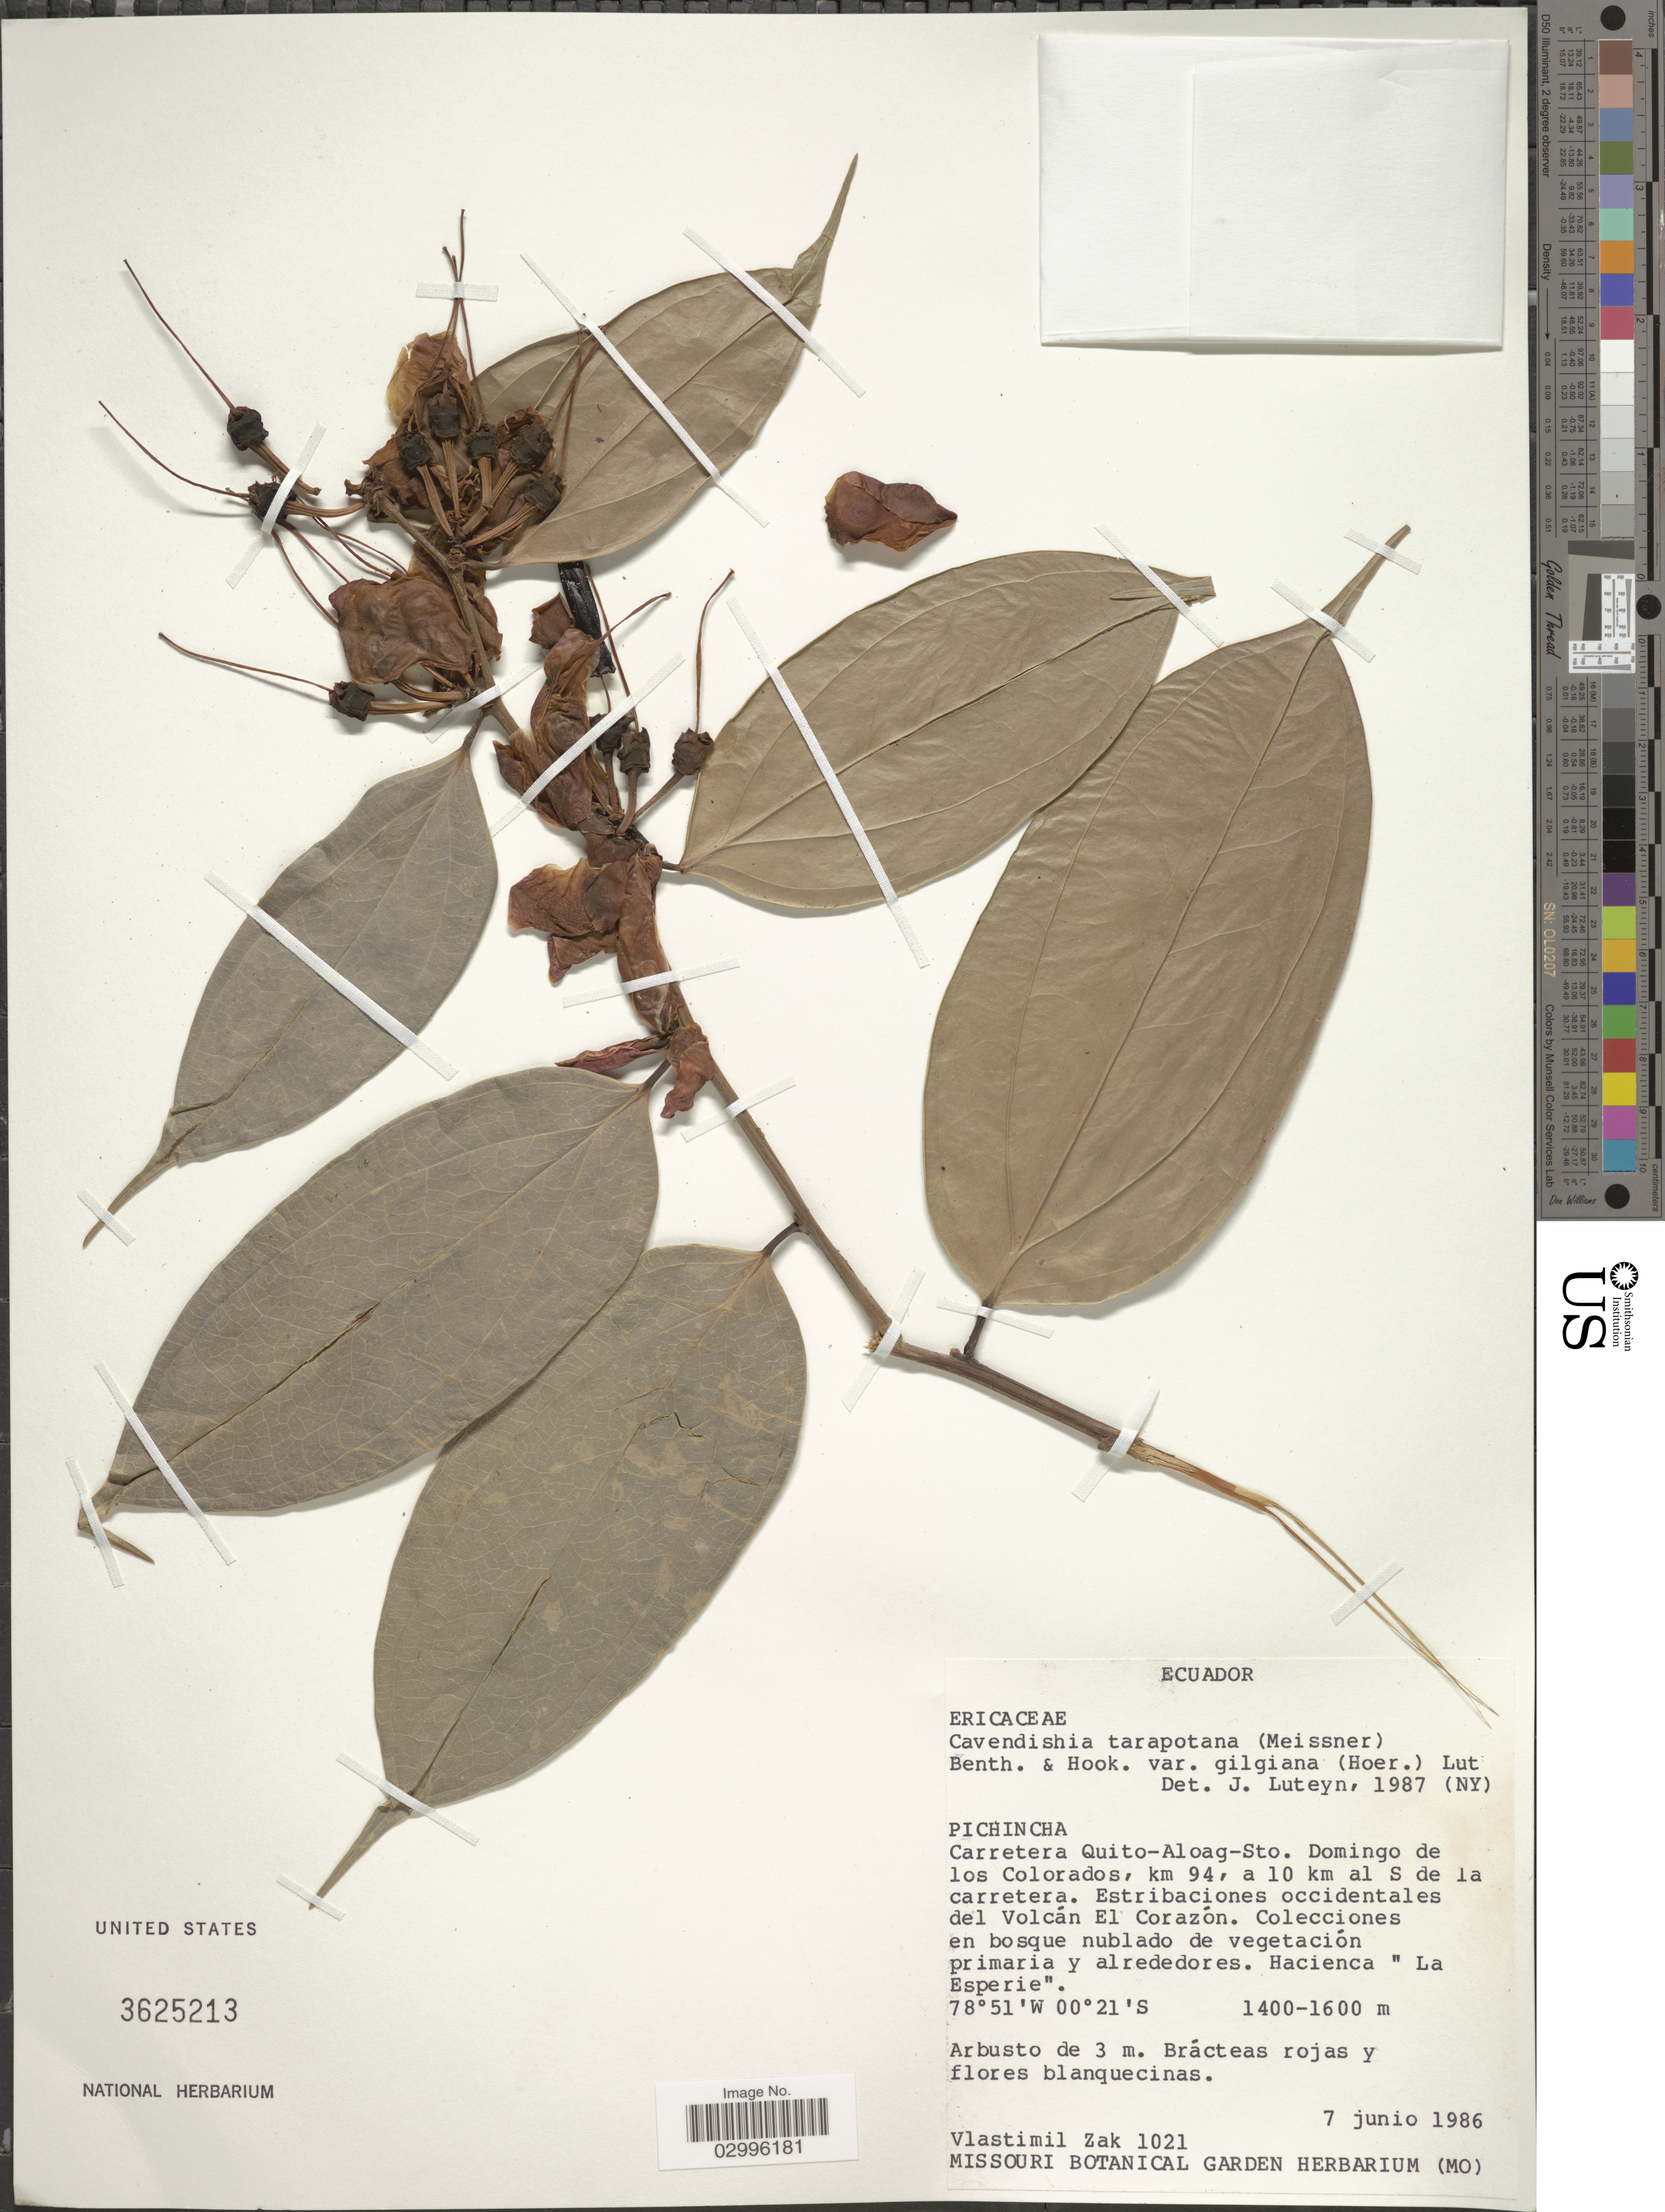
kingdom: Plantae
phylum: Tracheophyta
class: Magnoliopsida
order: Ericales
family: Ericaceae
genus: Cavendishia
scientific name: Cavendishia tarapotana var. gilgiana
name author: (Hoerold) Luteyn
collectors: V. Zak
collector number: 1021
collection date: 1986-06-07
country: Ecuador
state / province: Pichincha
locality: Carretera Quito-Aloag-Sto. Domingo de los Colorados, km 94, a 10 km al S de la carretera. Hacienda "La Esperie".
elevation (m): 1400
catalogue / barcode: US 3625213